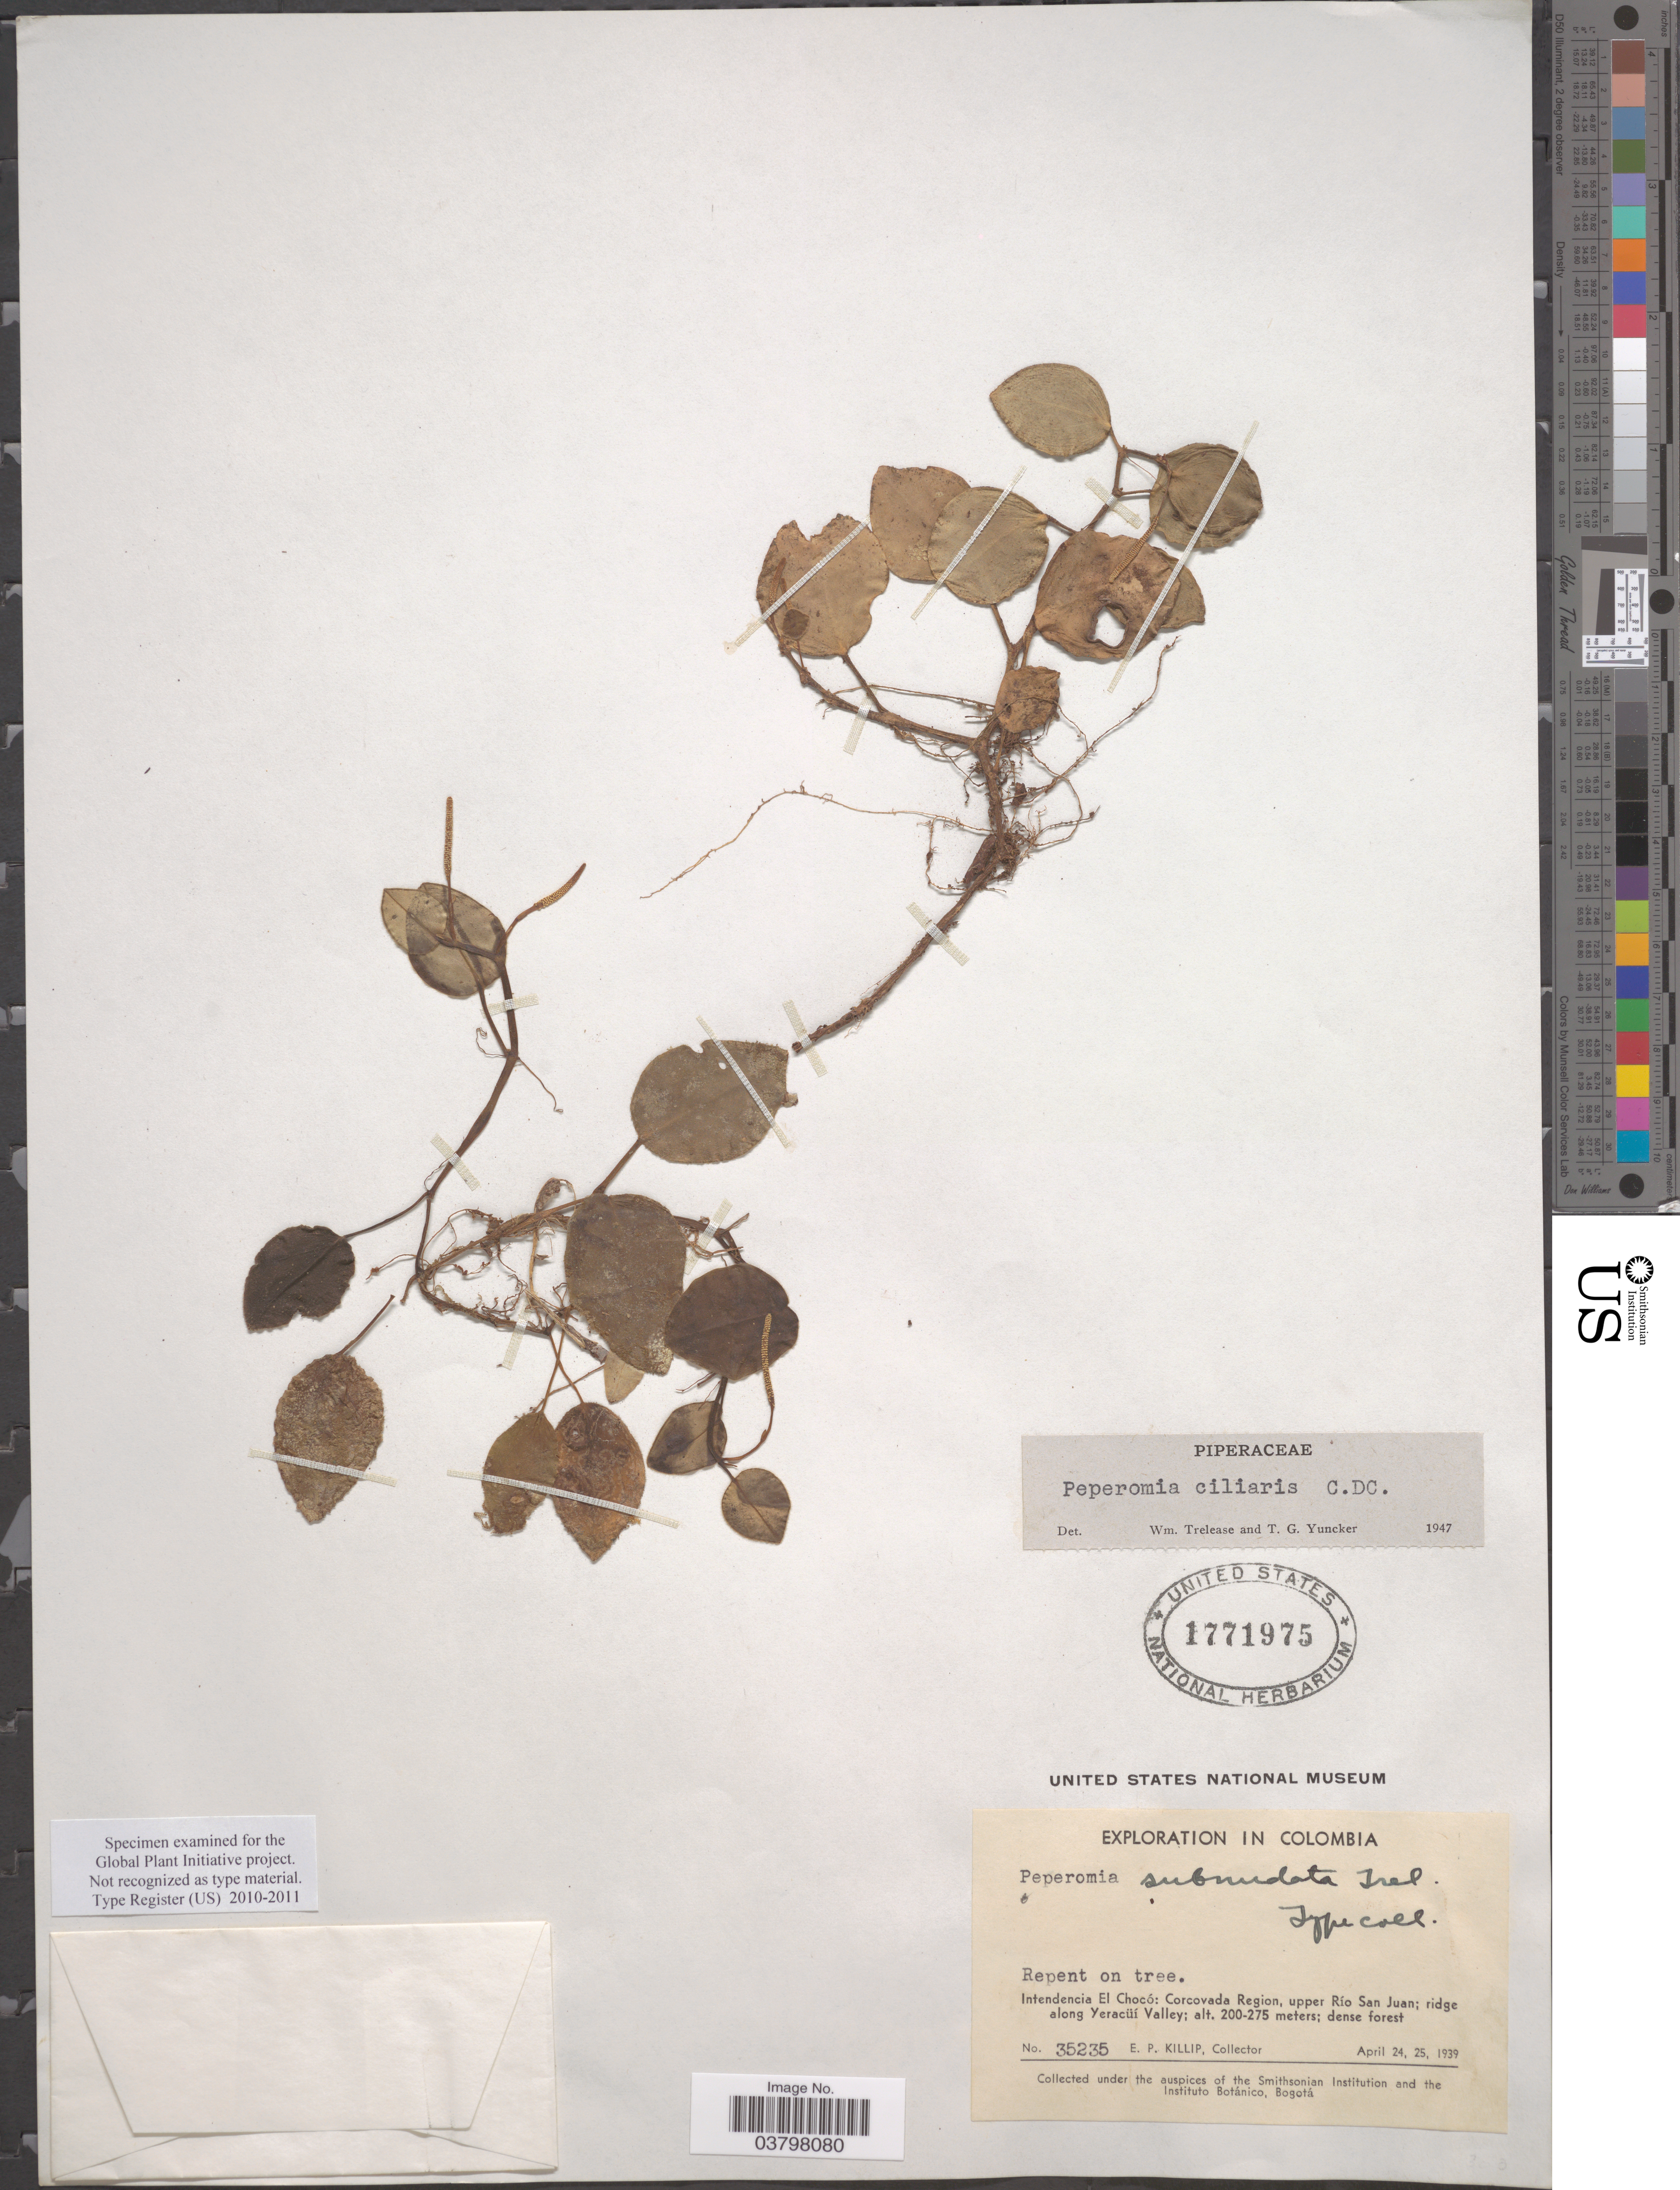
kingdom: Plantae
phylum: Tracheophyta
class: Magnoliopsida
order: Piperales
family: Piperaceae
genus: Peperomia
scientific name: Peperomia pellucida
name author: (L.) Kunth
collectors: E. P. Killip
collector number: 35235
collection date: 1939-04-24/1939-04-25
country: Colombia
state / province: Chocó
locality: Intendencia El Chocó: Corcovada Region, upper Río San Juan; ridge along Yeracüí Valley.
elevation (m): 200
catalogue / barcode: US 1771975